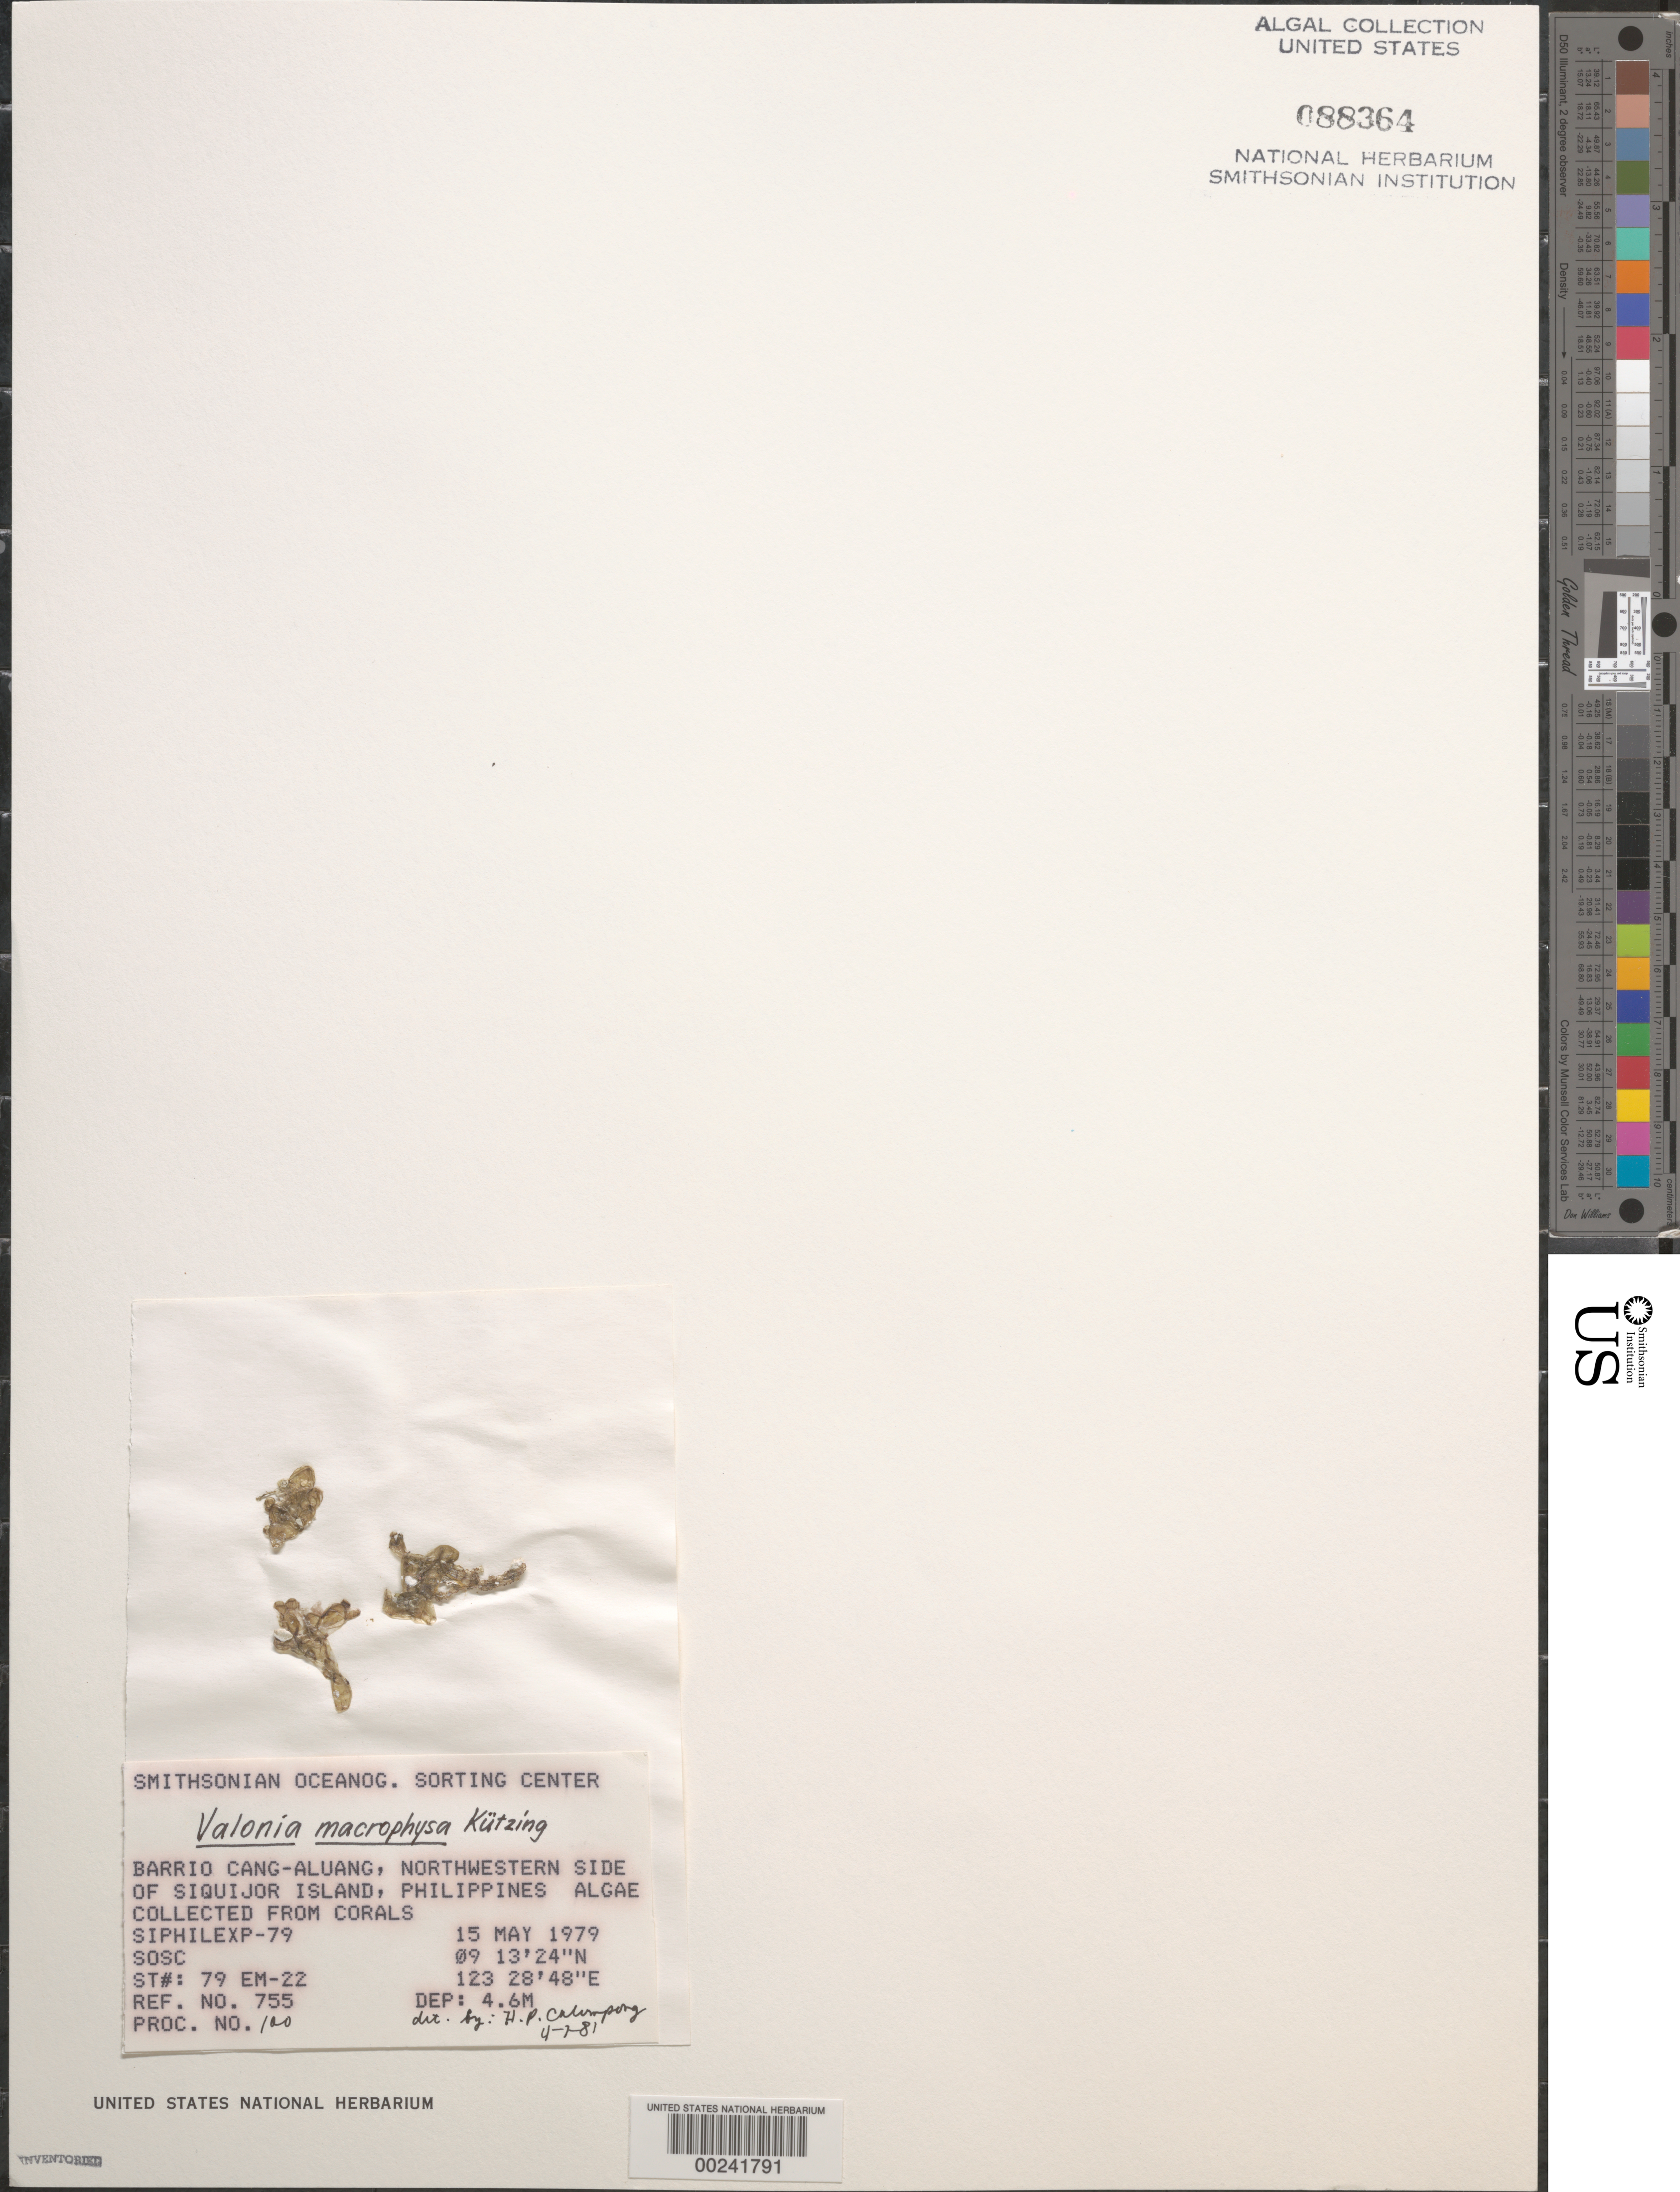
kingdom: Plantae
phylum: Chlorophyta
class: Ulvophyceae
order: Siphonocladales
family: Valoniaceae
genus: Valonia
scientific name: Valonia macrophysa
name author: Kütz.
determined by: Calumpong, H. P.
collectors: SOSC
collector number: Station 79 Em-22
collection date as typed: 15 May 1979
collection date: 1979-05-15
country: Philippines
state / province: Central Visayas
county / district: Siquijor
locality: Visayan, Barrio cang-aluang, siquijor island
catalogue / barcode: US 88364